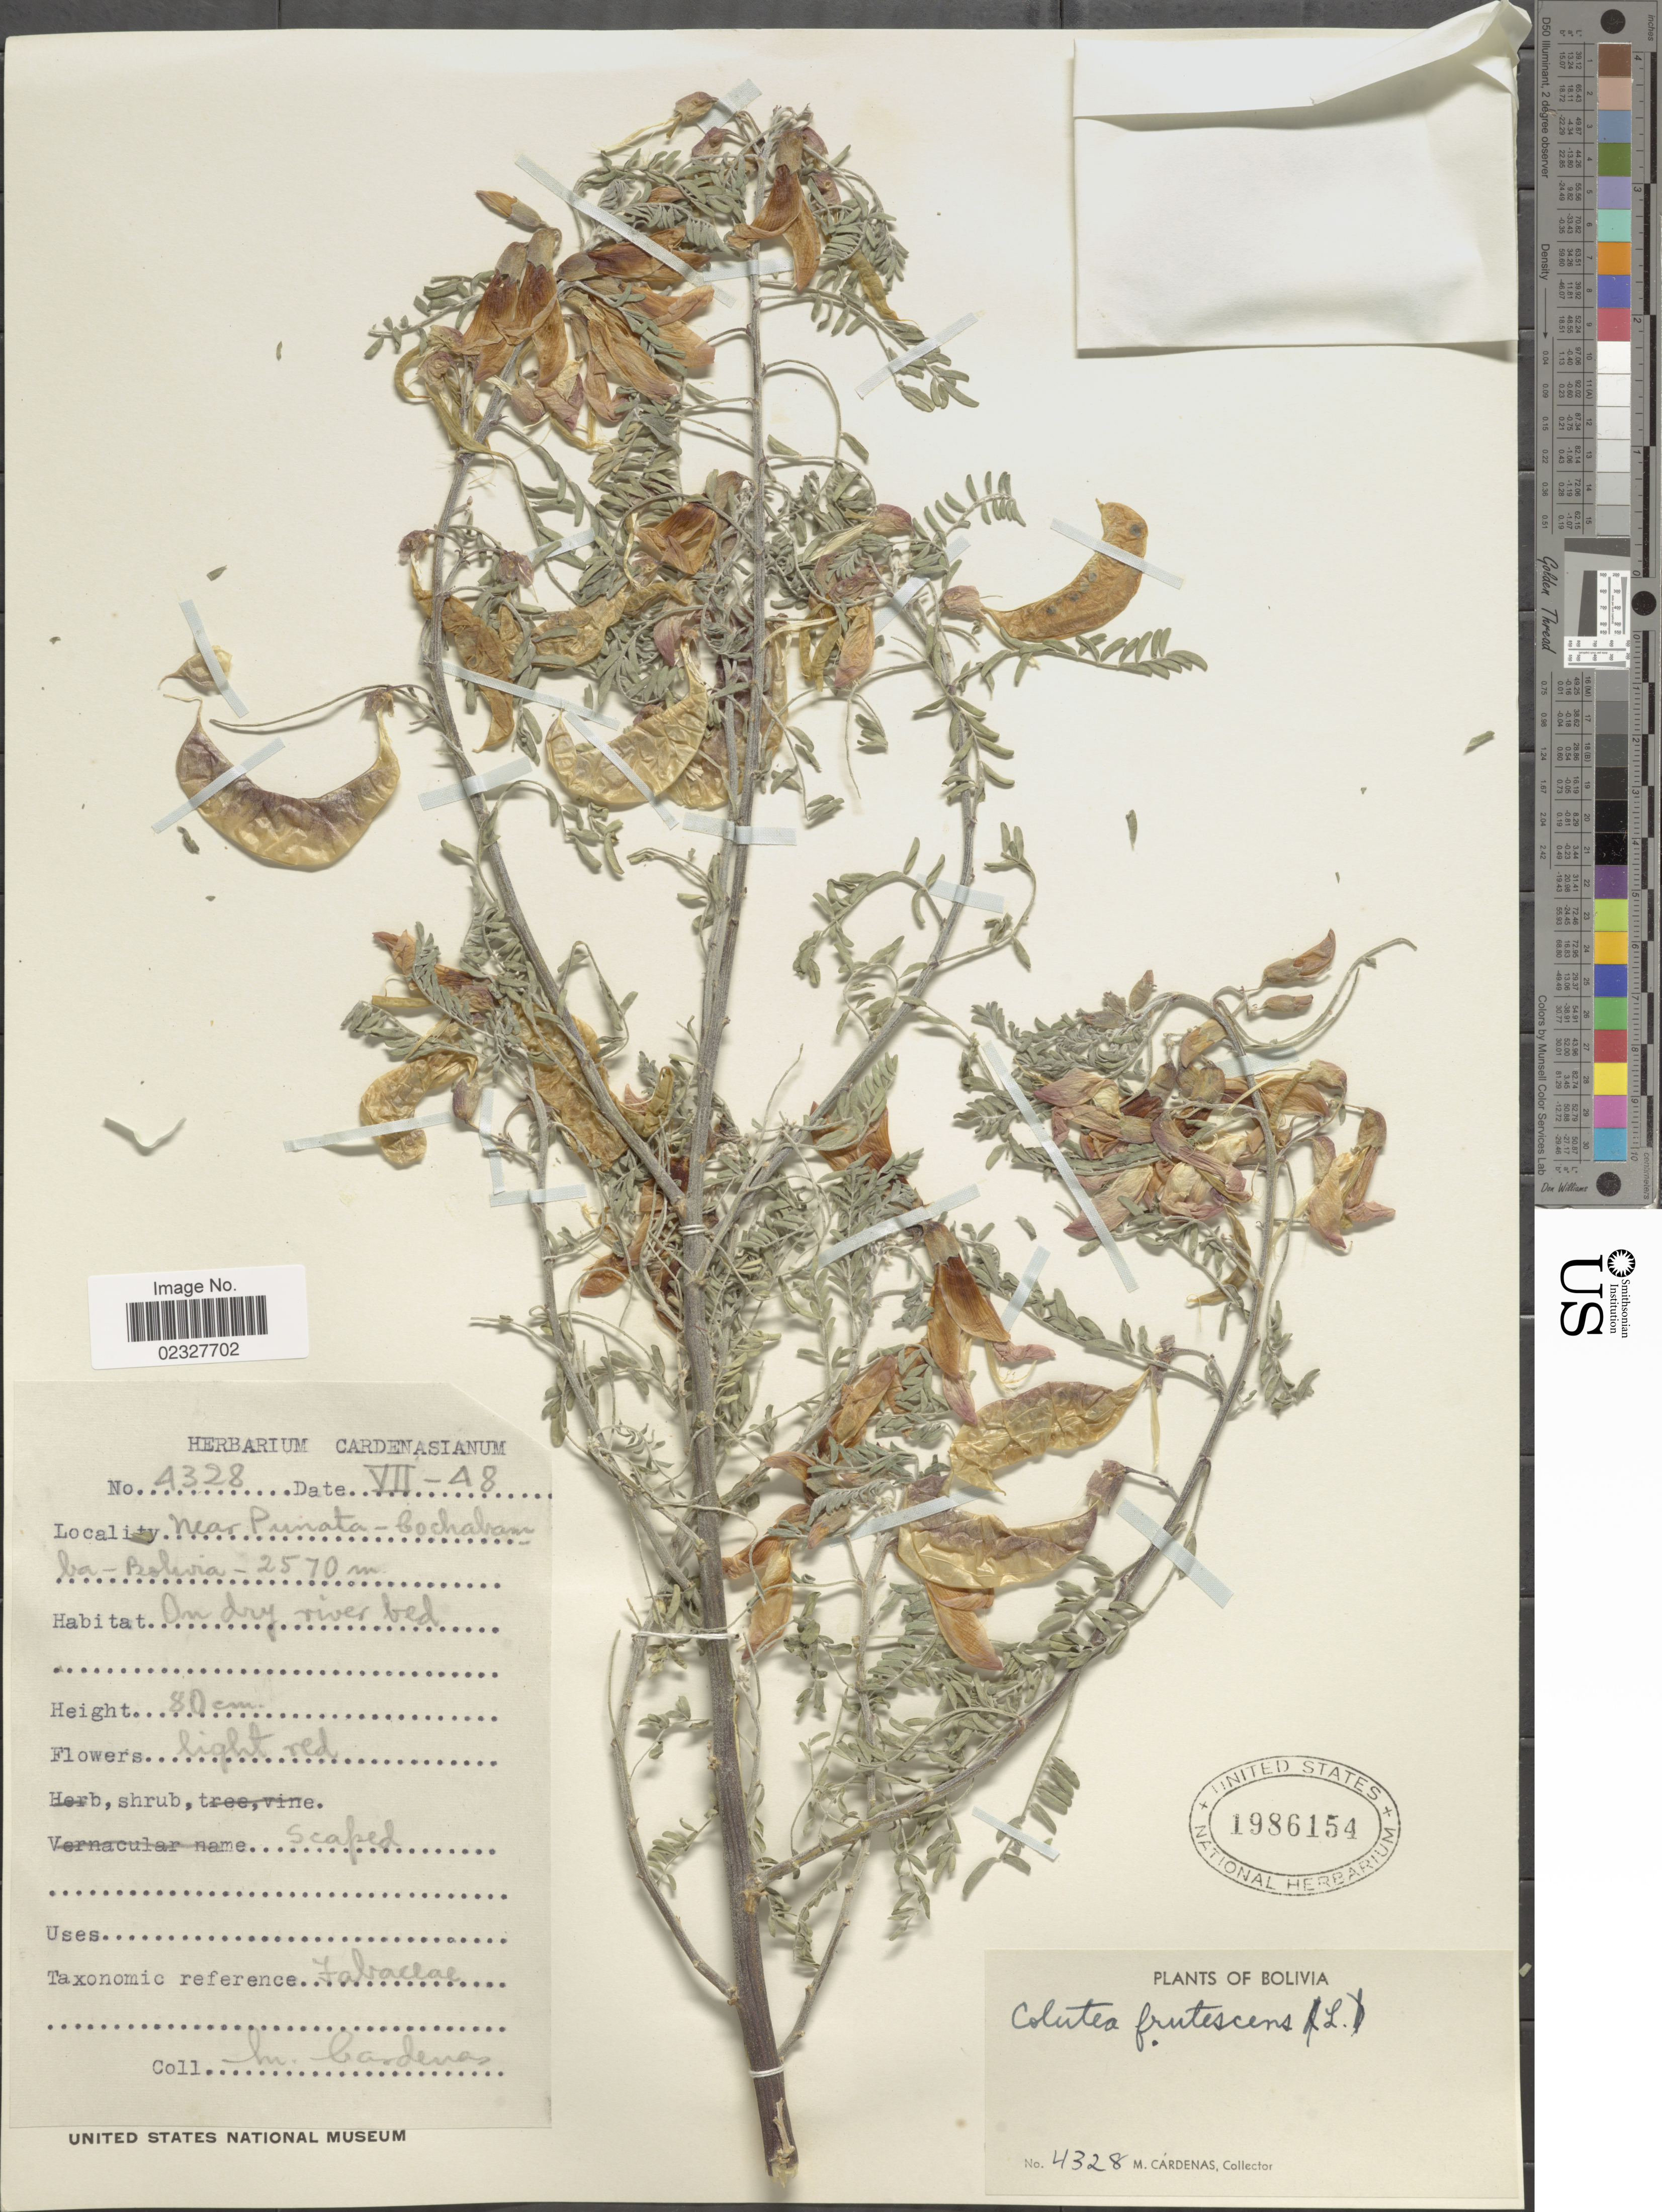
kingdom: Plantae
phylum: Tracheophyta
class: Magnoliopsida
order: Fabales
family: Fabaceae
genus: Sutherlandia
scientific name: Sutherlandia frutescens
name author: (L.) R. Br. ex W.T. Aiton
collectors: M. Cárdenas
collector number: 4328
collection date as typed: Transcribed d/m/y: /7/48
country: Bolivia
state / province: Cochabamba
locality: Near Punata - Cochabamba - Bolivia.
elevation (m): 2570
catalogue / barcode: US 1986154